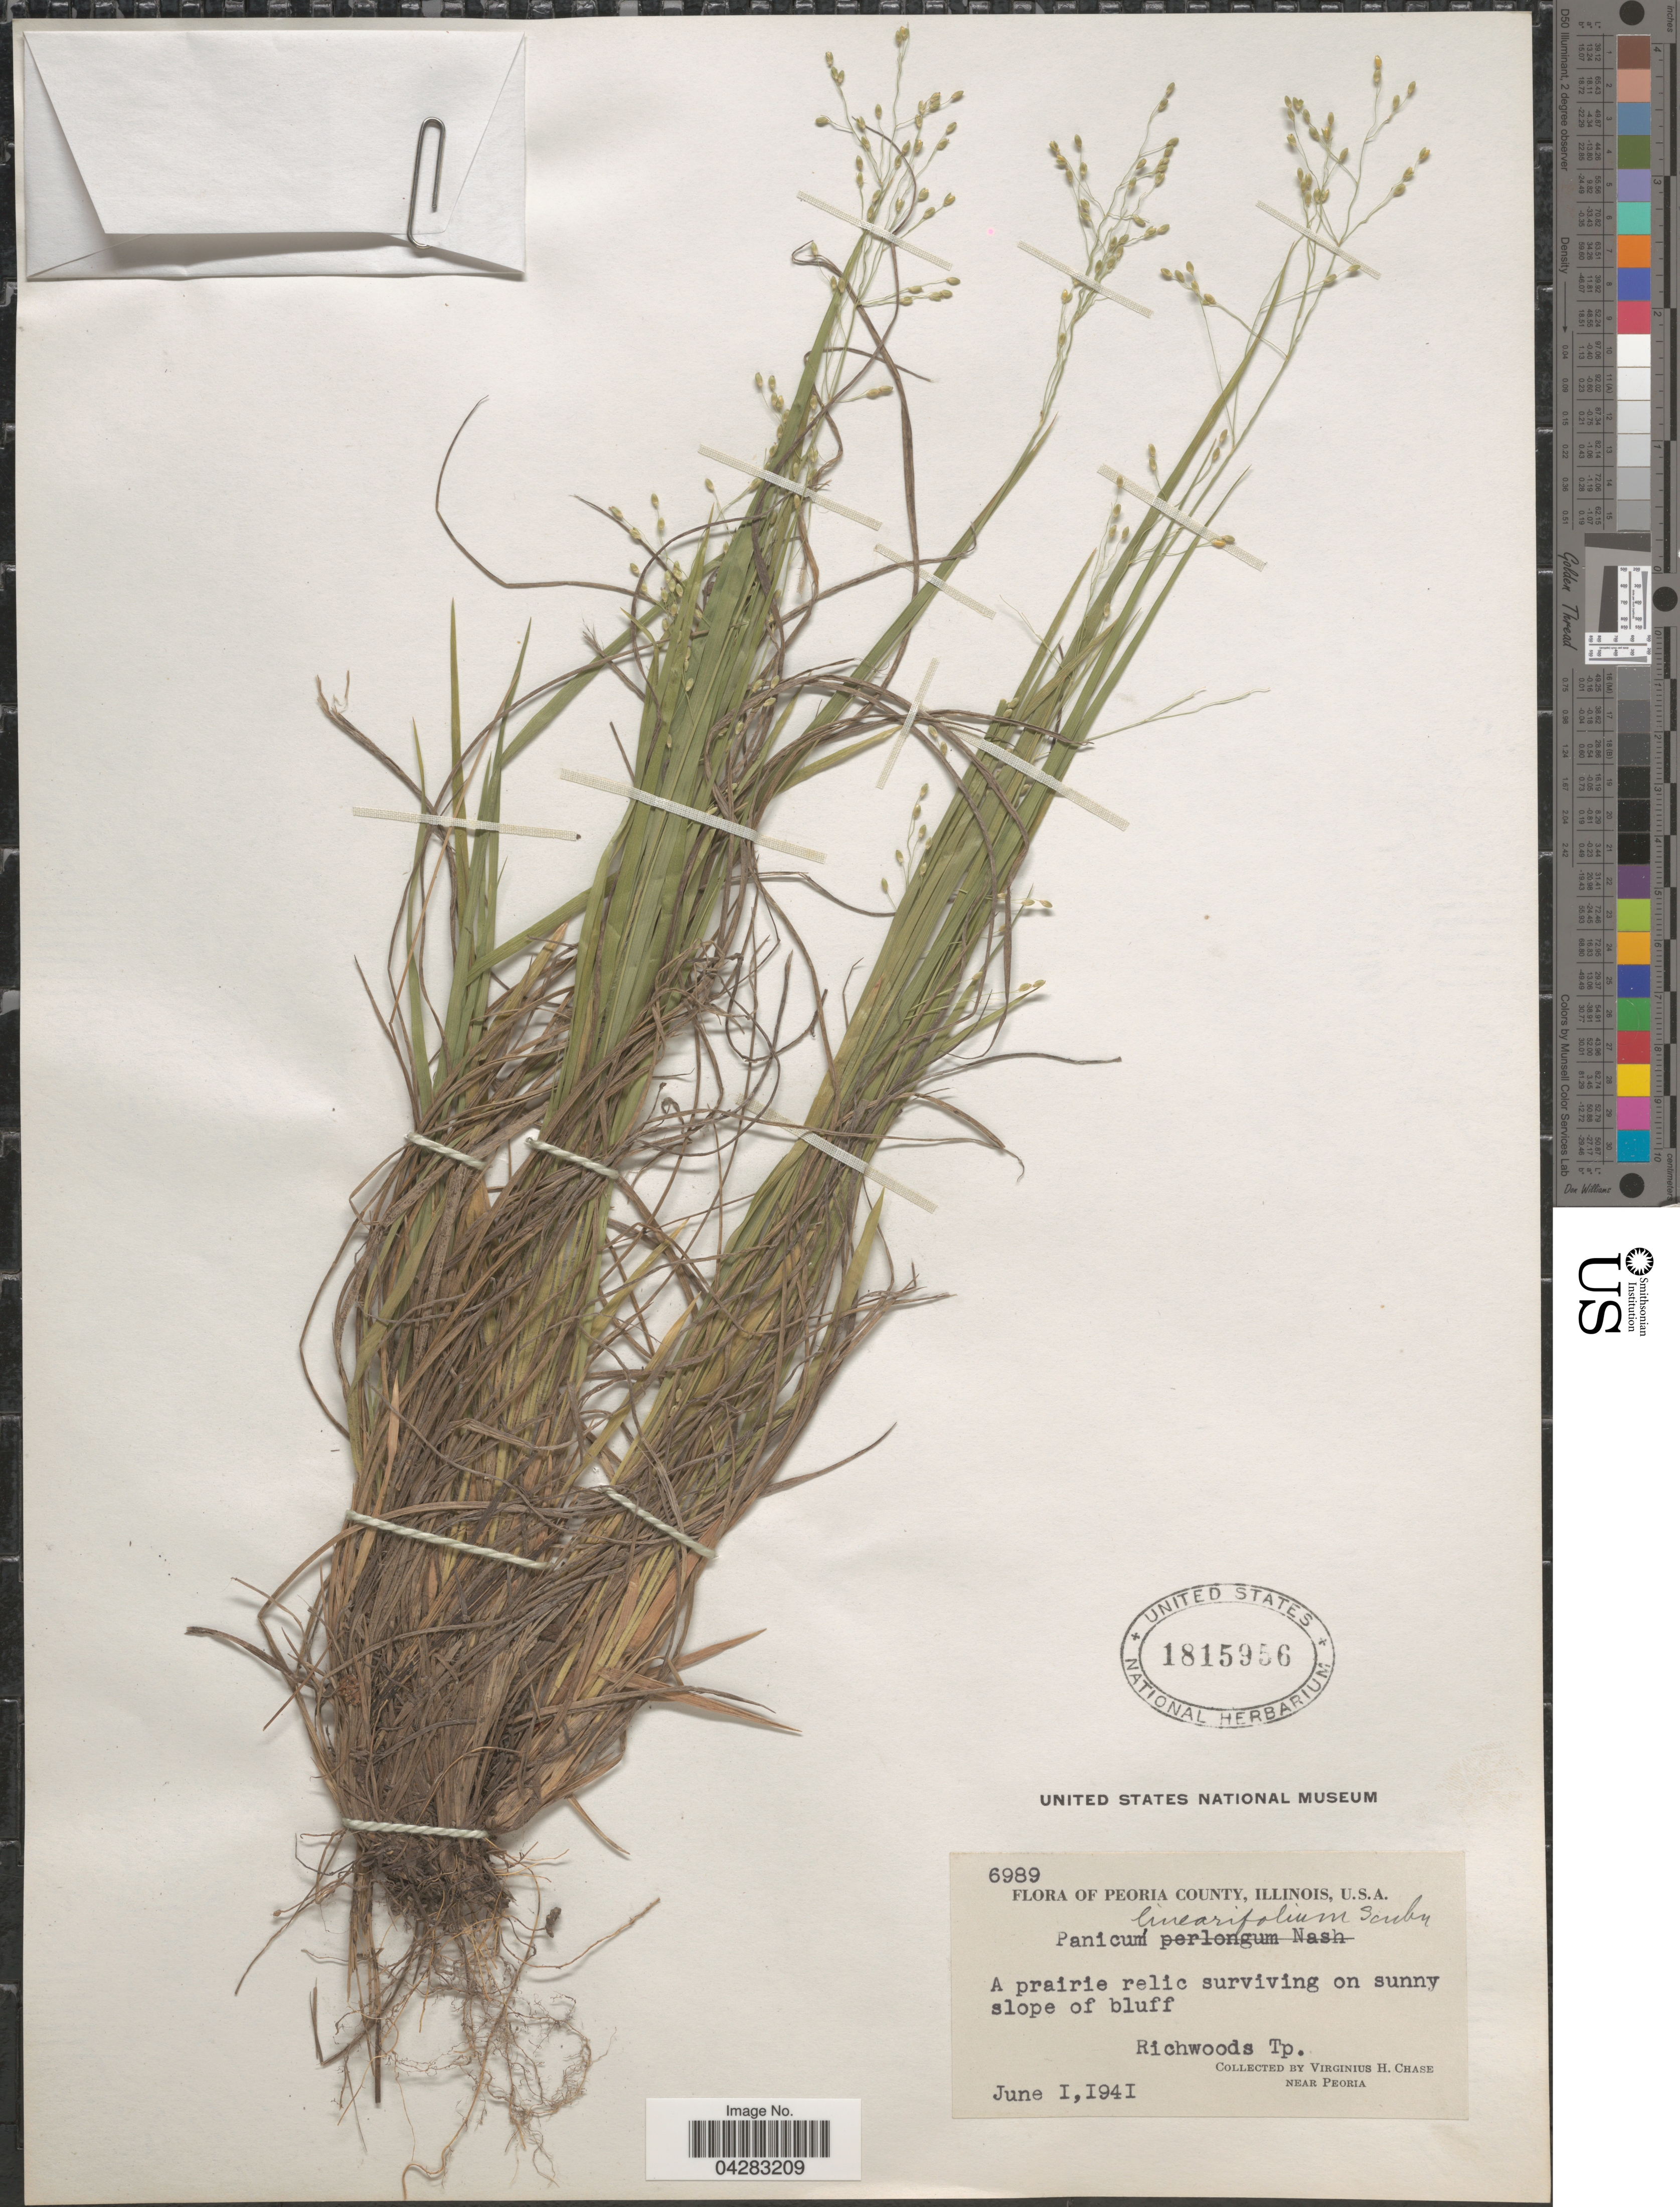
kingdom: Plantae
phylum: Tracheophyta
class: Liliopsida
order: Poales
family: Poaceae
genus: Dichanthelium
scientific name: Dichanthelium linearifolium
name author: (Scribn.) Gould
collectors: V. H. Chase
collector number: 6989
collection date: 1941-06-01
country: United States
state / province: Illinois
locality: Peoria County. A prairie relic surviving on sunny slope of bluff. Richwoods Tp.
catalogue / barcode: US 1815956